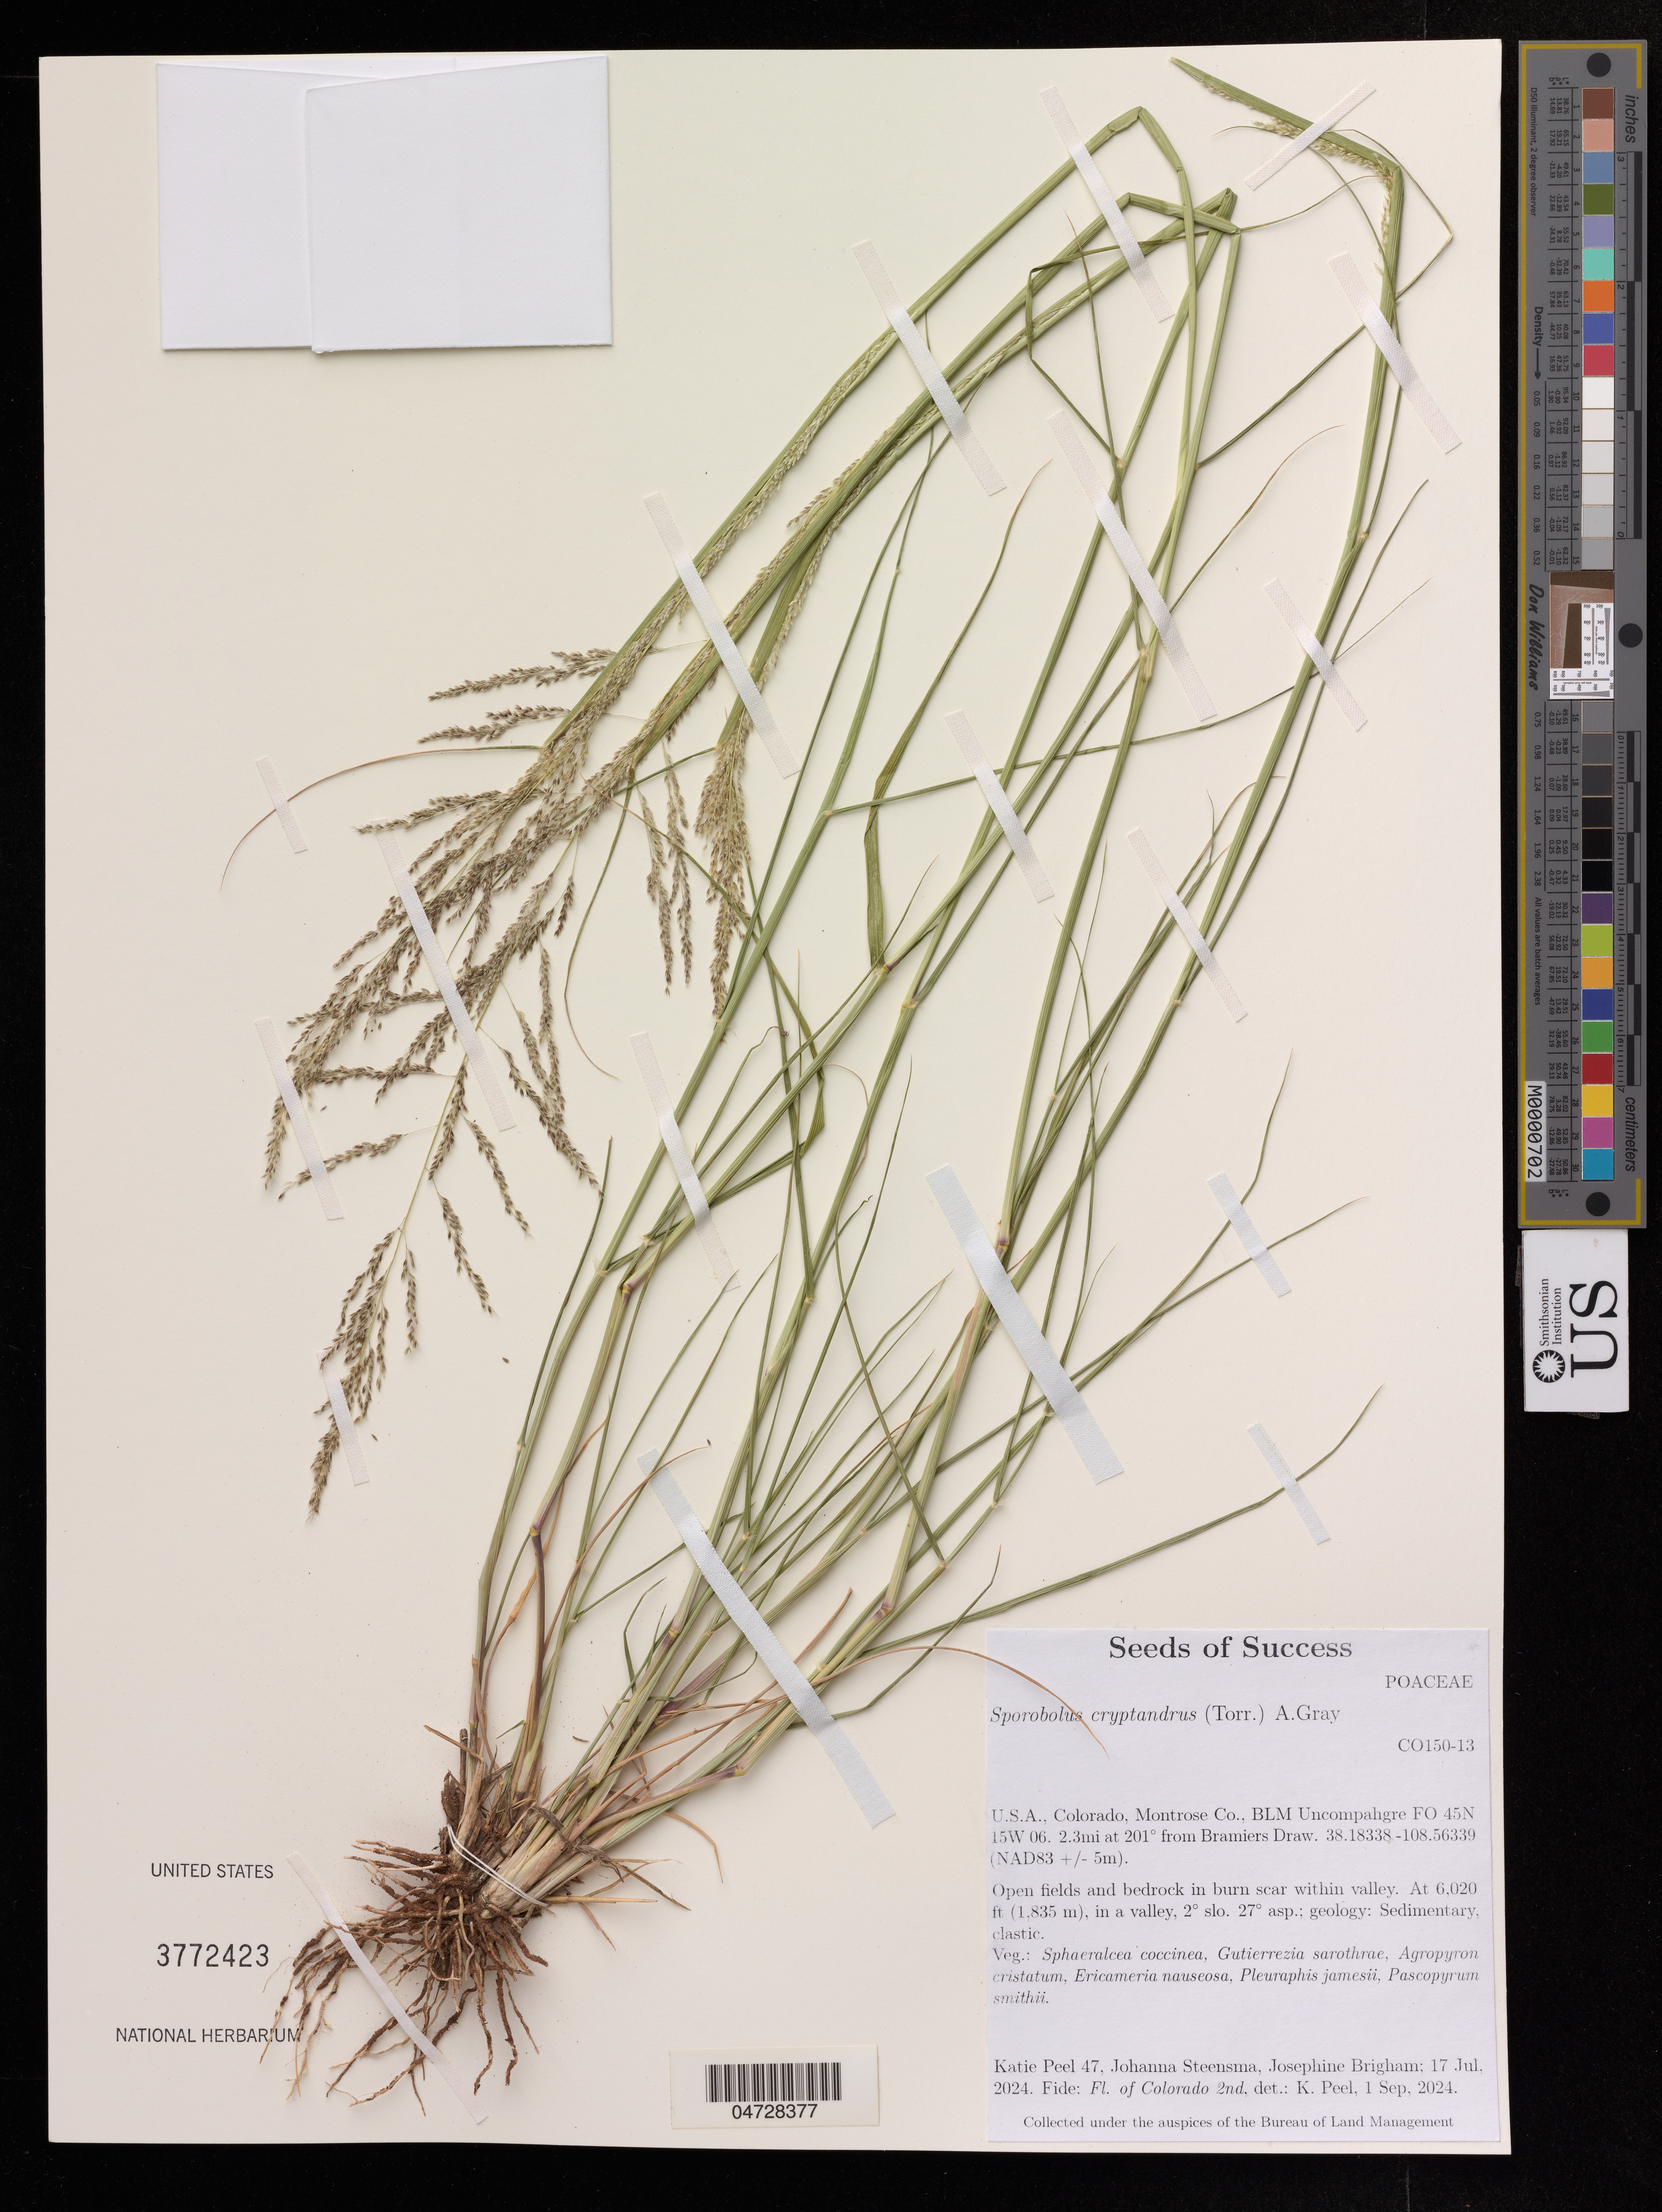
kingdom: Plantae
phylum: Tracheophyta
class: Liliopsida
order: Poales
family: Poaceae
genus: Sporobolus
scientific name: Sporobolus cryptandrus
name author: (Torr.) A. Gray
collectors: K. Peel, J. Steensma & J. Brigham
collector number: CO150-13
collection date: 2024-07-17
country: United States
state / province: Colorado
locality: Montrose Co., BLM Uncompahgre FO 45N 15W 06. 2.3mi at 201° from Bramiers Draw.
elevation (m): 1835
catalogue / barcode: US 3772423